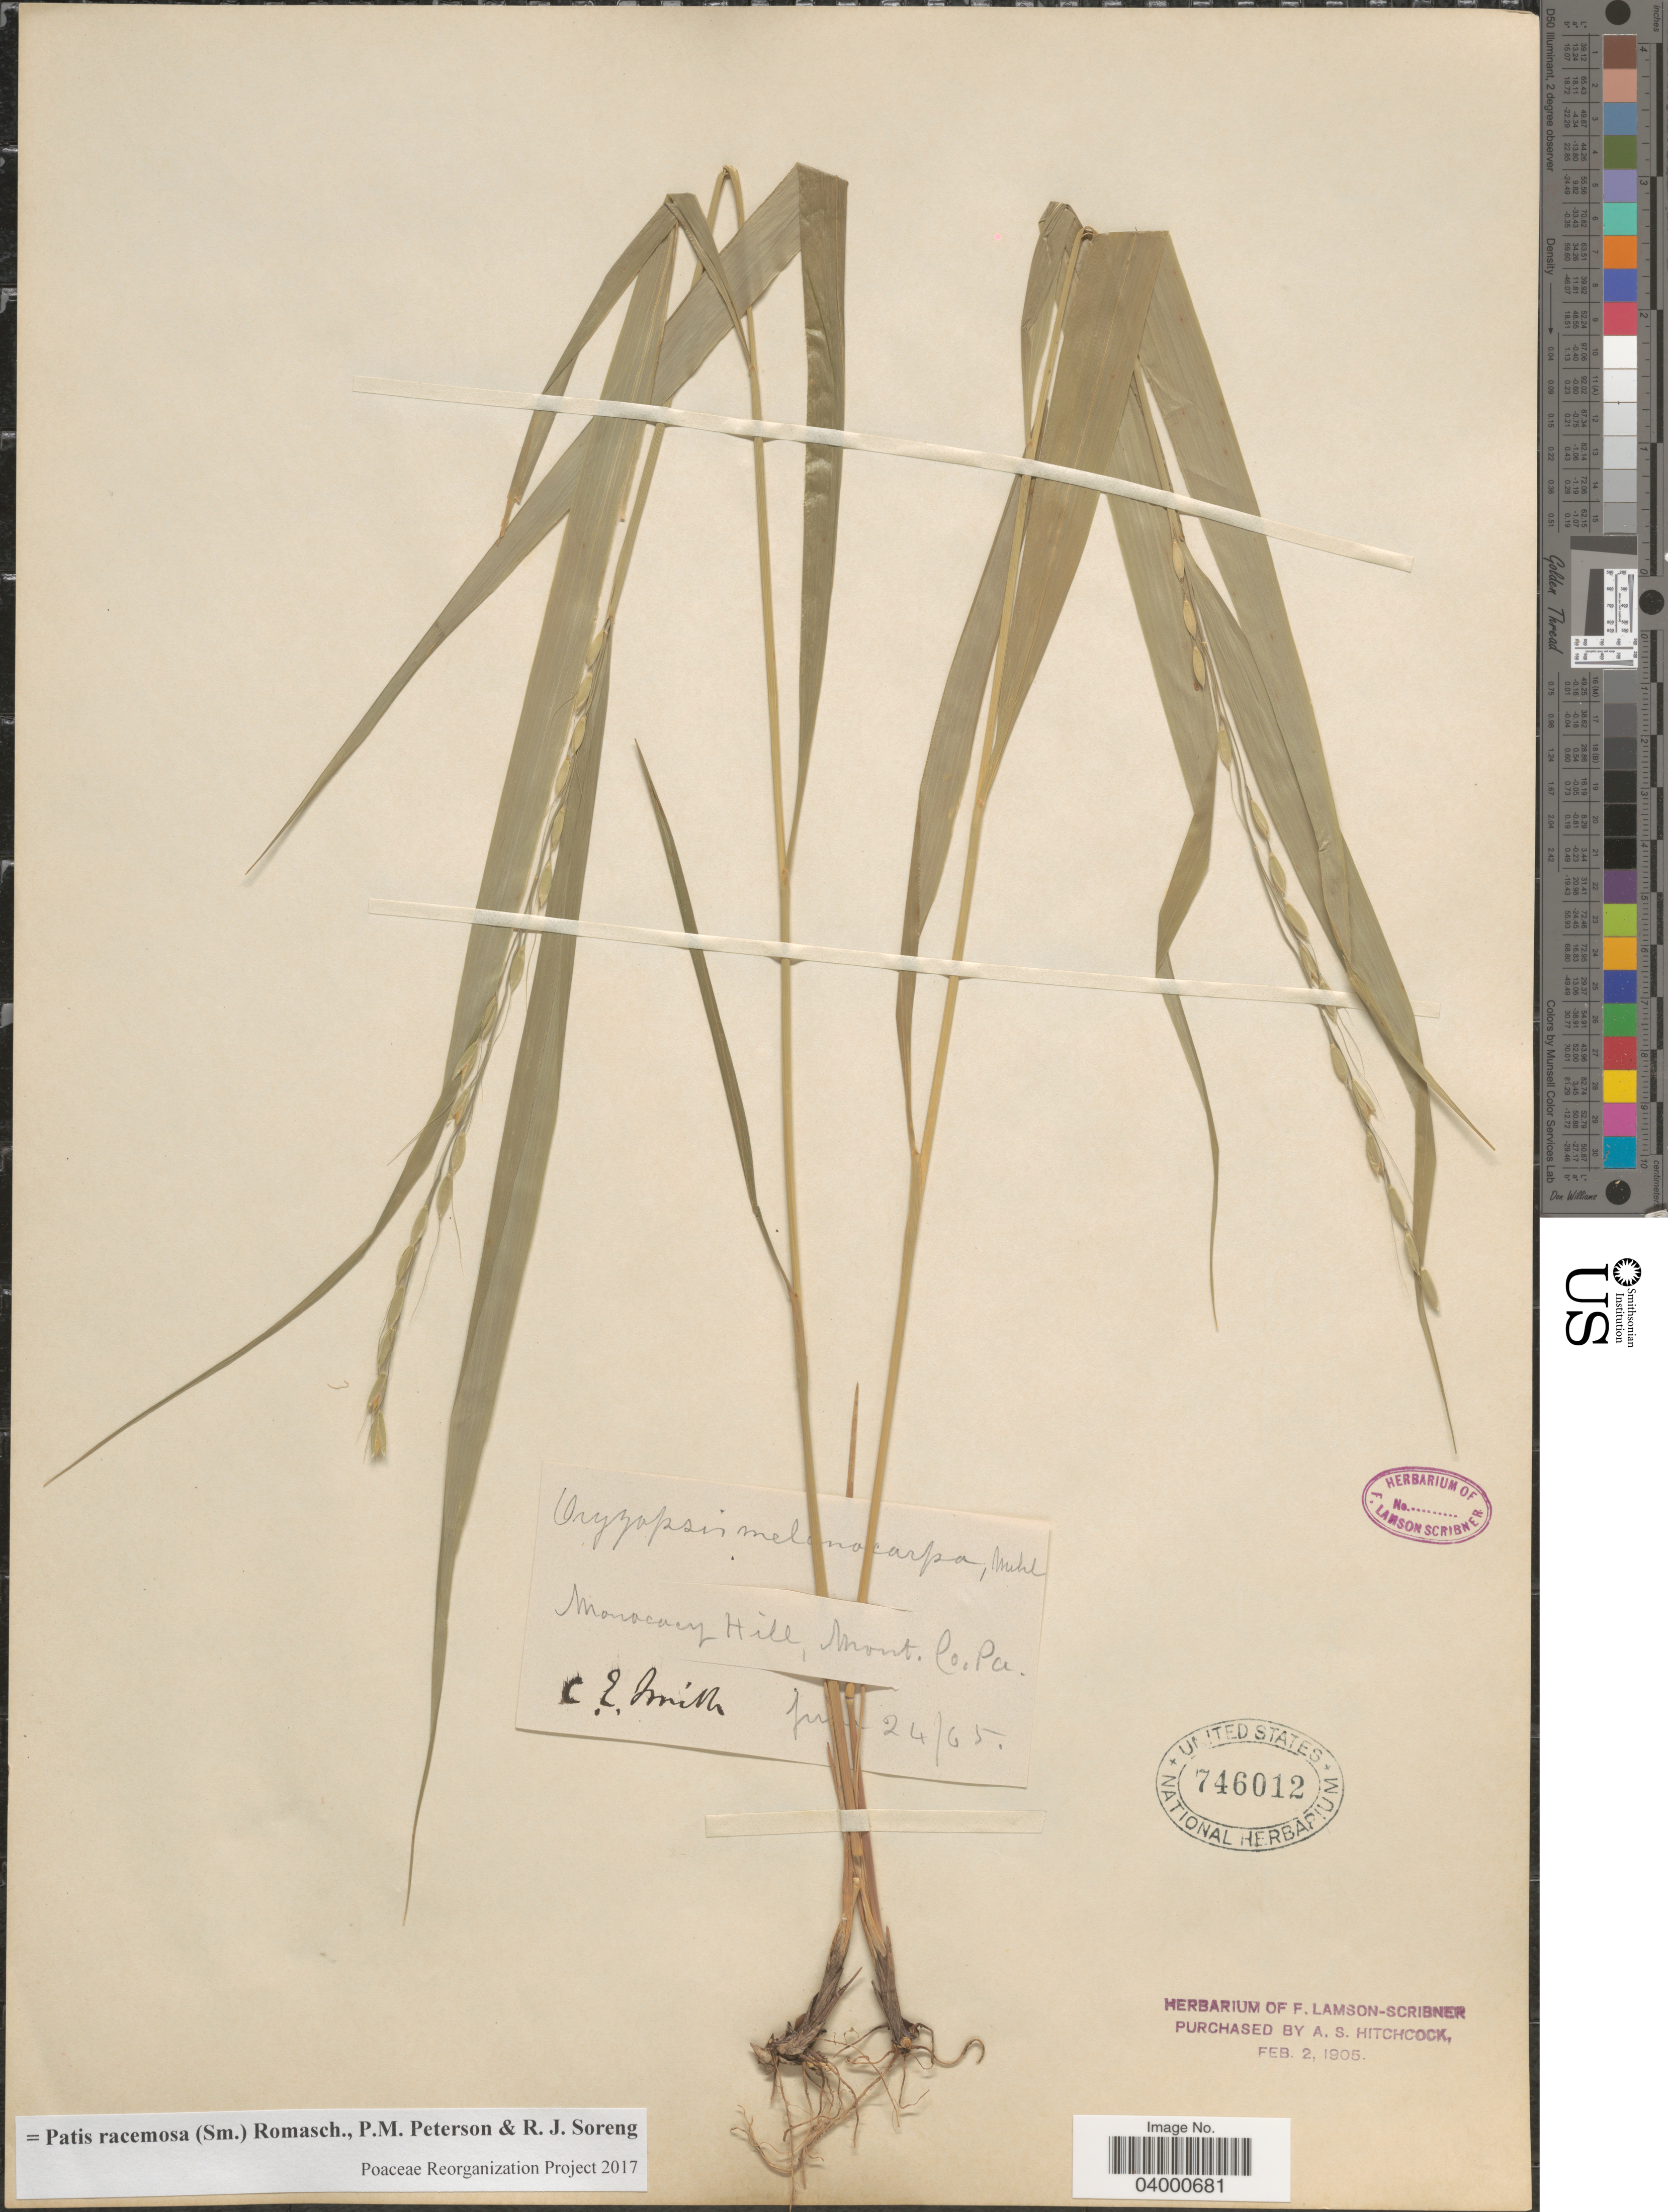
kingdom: Plantae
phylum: Tracheophyta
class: Liliopsida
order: Poales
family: Poaceae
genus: Patis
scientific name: Patis racemosa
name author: (Sm.) Romasch. et al.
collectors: C. E. Smith Jr.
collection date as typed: Transcribed d/m/y: 24/6/65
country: United States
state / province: Pennsylvania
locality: Monocacy Hill, Mont. Co.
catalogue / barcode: US 746012